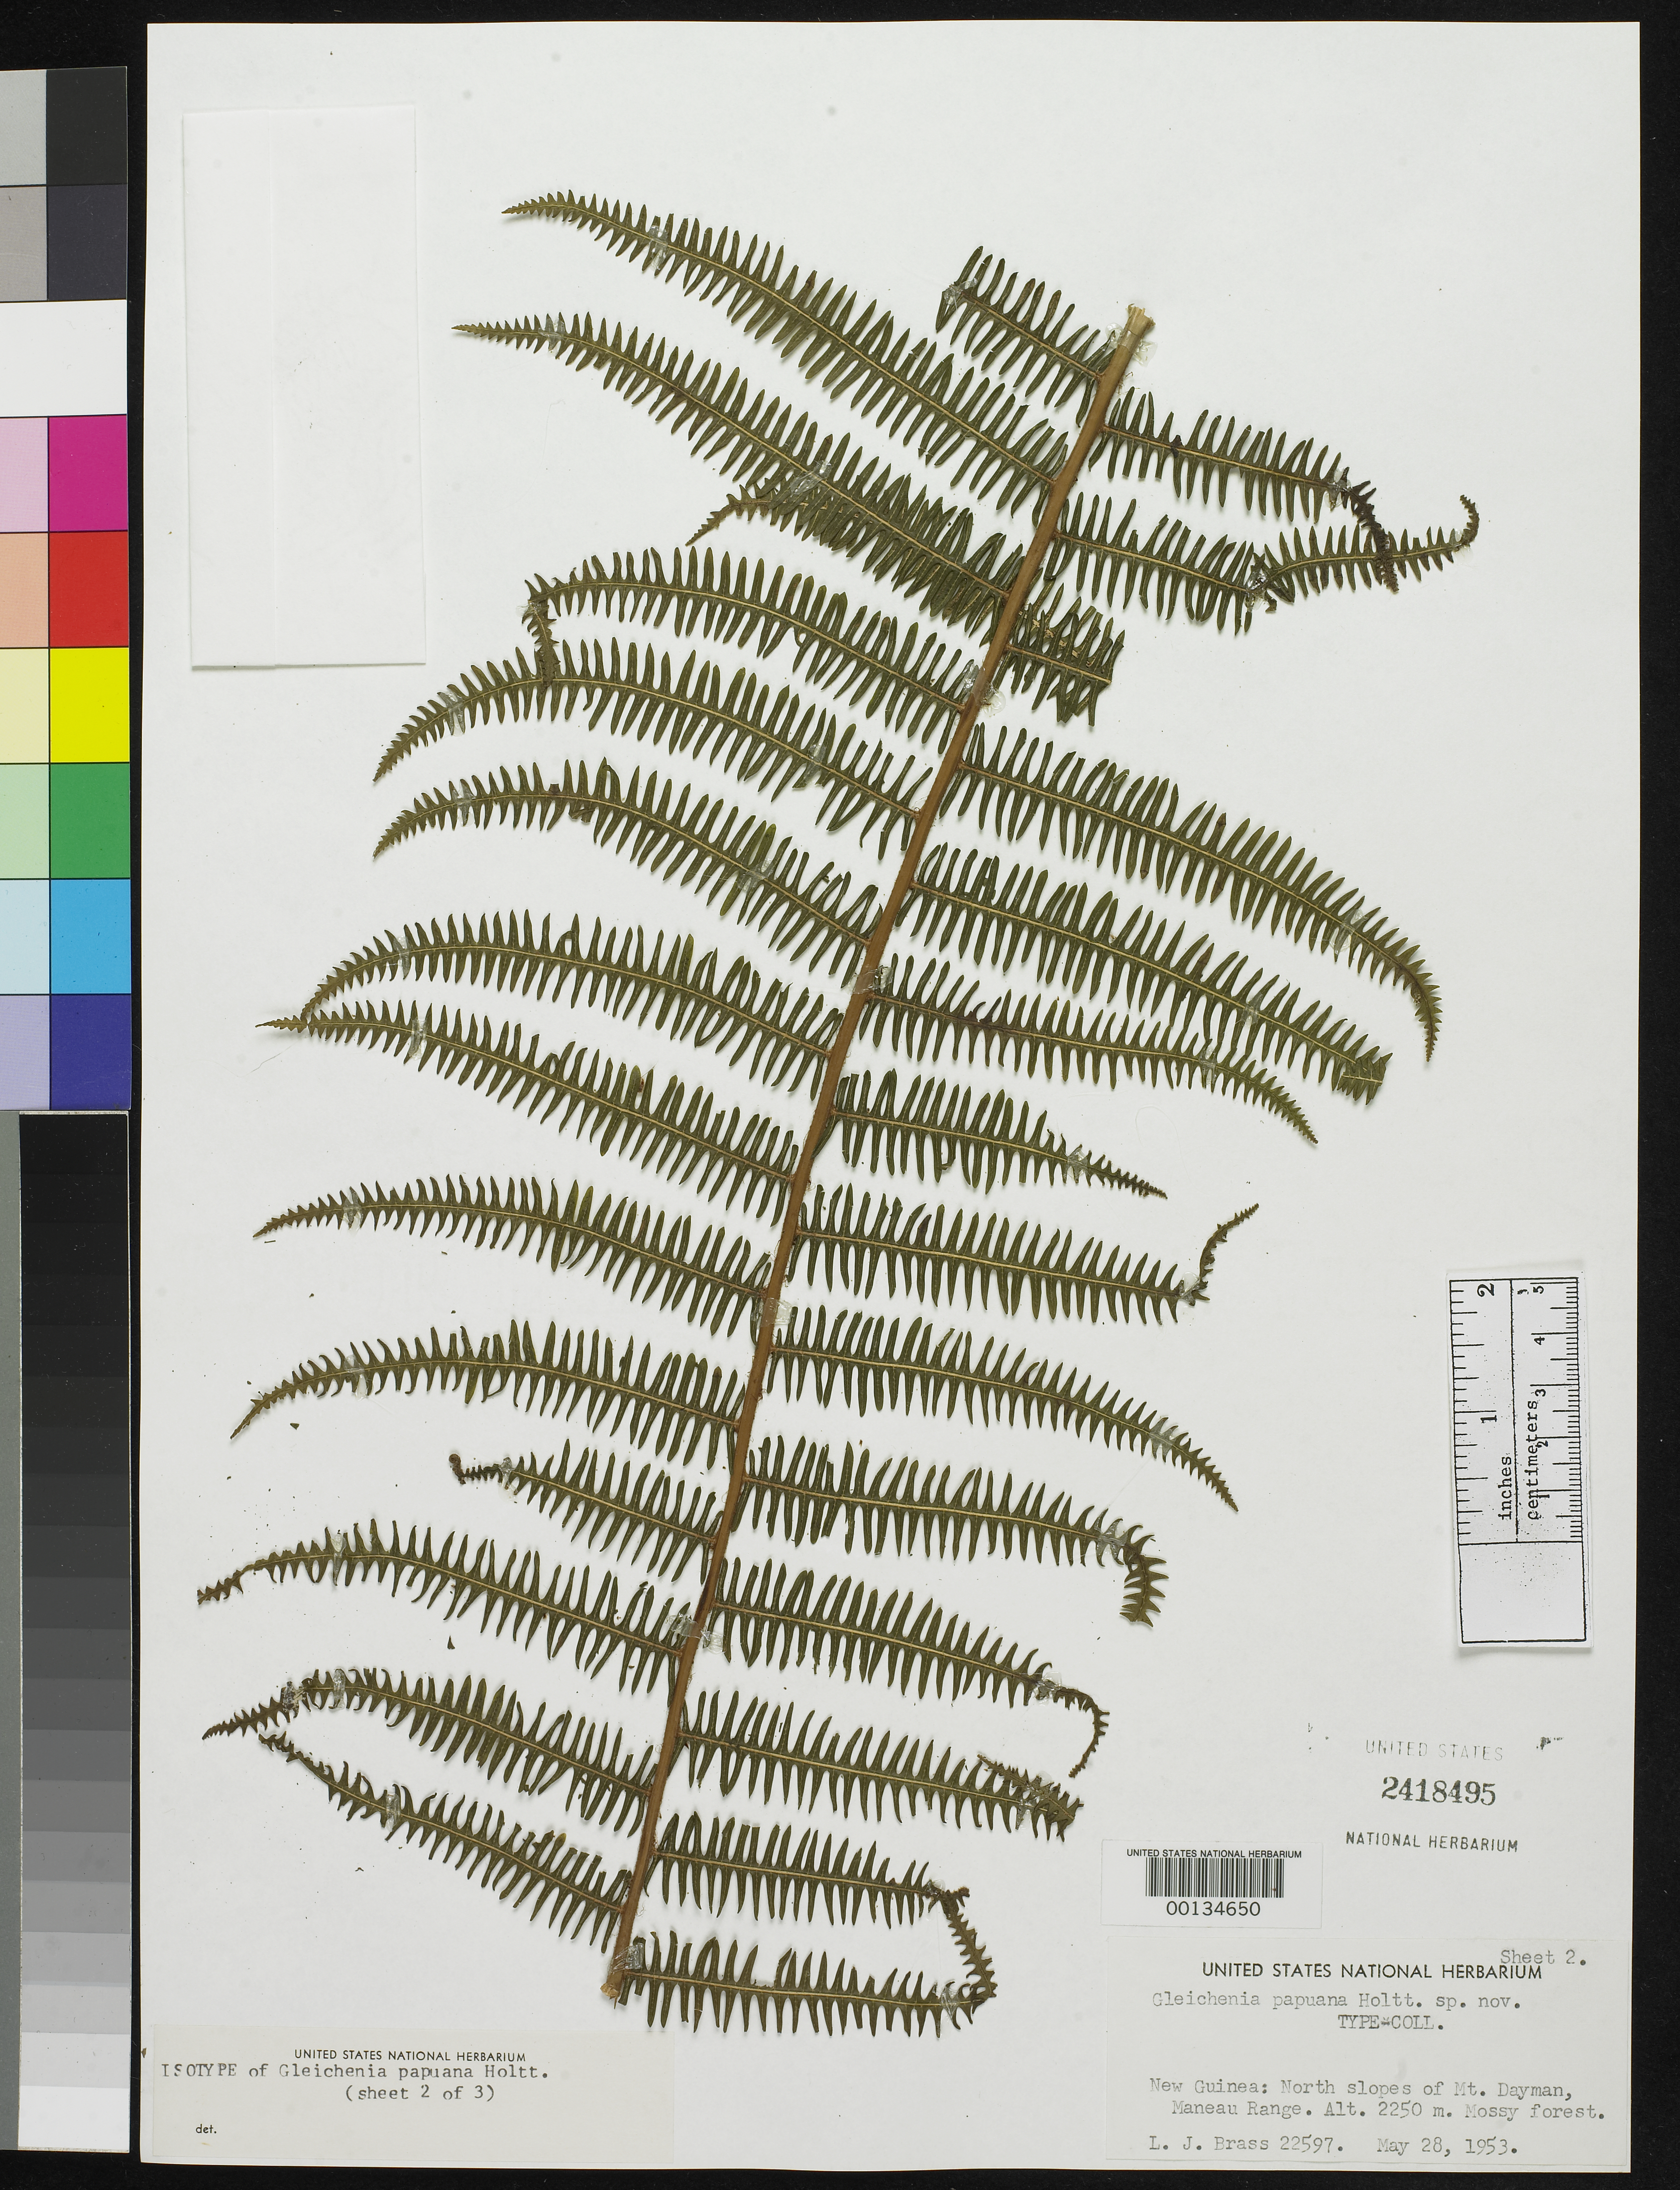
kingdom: Plantae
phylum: Tracheophyta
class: Polypodiopsida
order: Gleicheniales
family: Gleicheniaceae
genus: Gleichenia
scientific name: Gleichenia papuana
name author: Holttum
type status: Isotype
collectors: L. J. Brass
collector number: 22597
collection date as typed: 28 May 1953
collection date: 1953-05-28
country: Papua New Guinea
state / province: Milne Bay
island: New Guinea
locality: N slopes of Mt. Dayman, Maneau Range.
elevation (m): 2250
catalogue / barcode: US 2418495